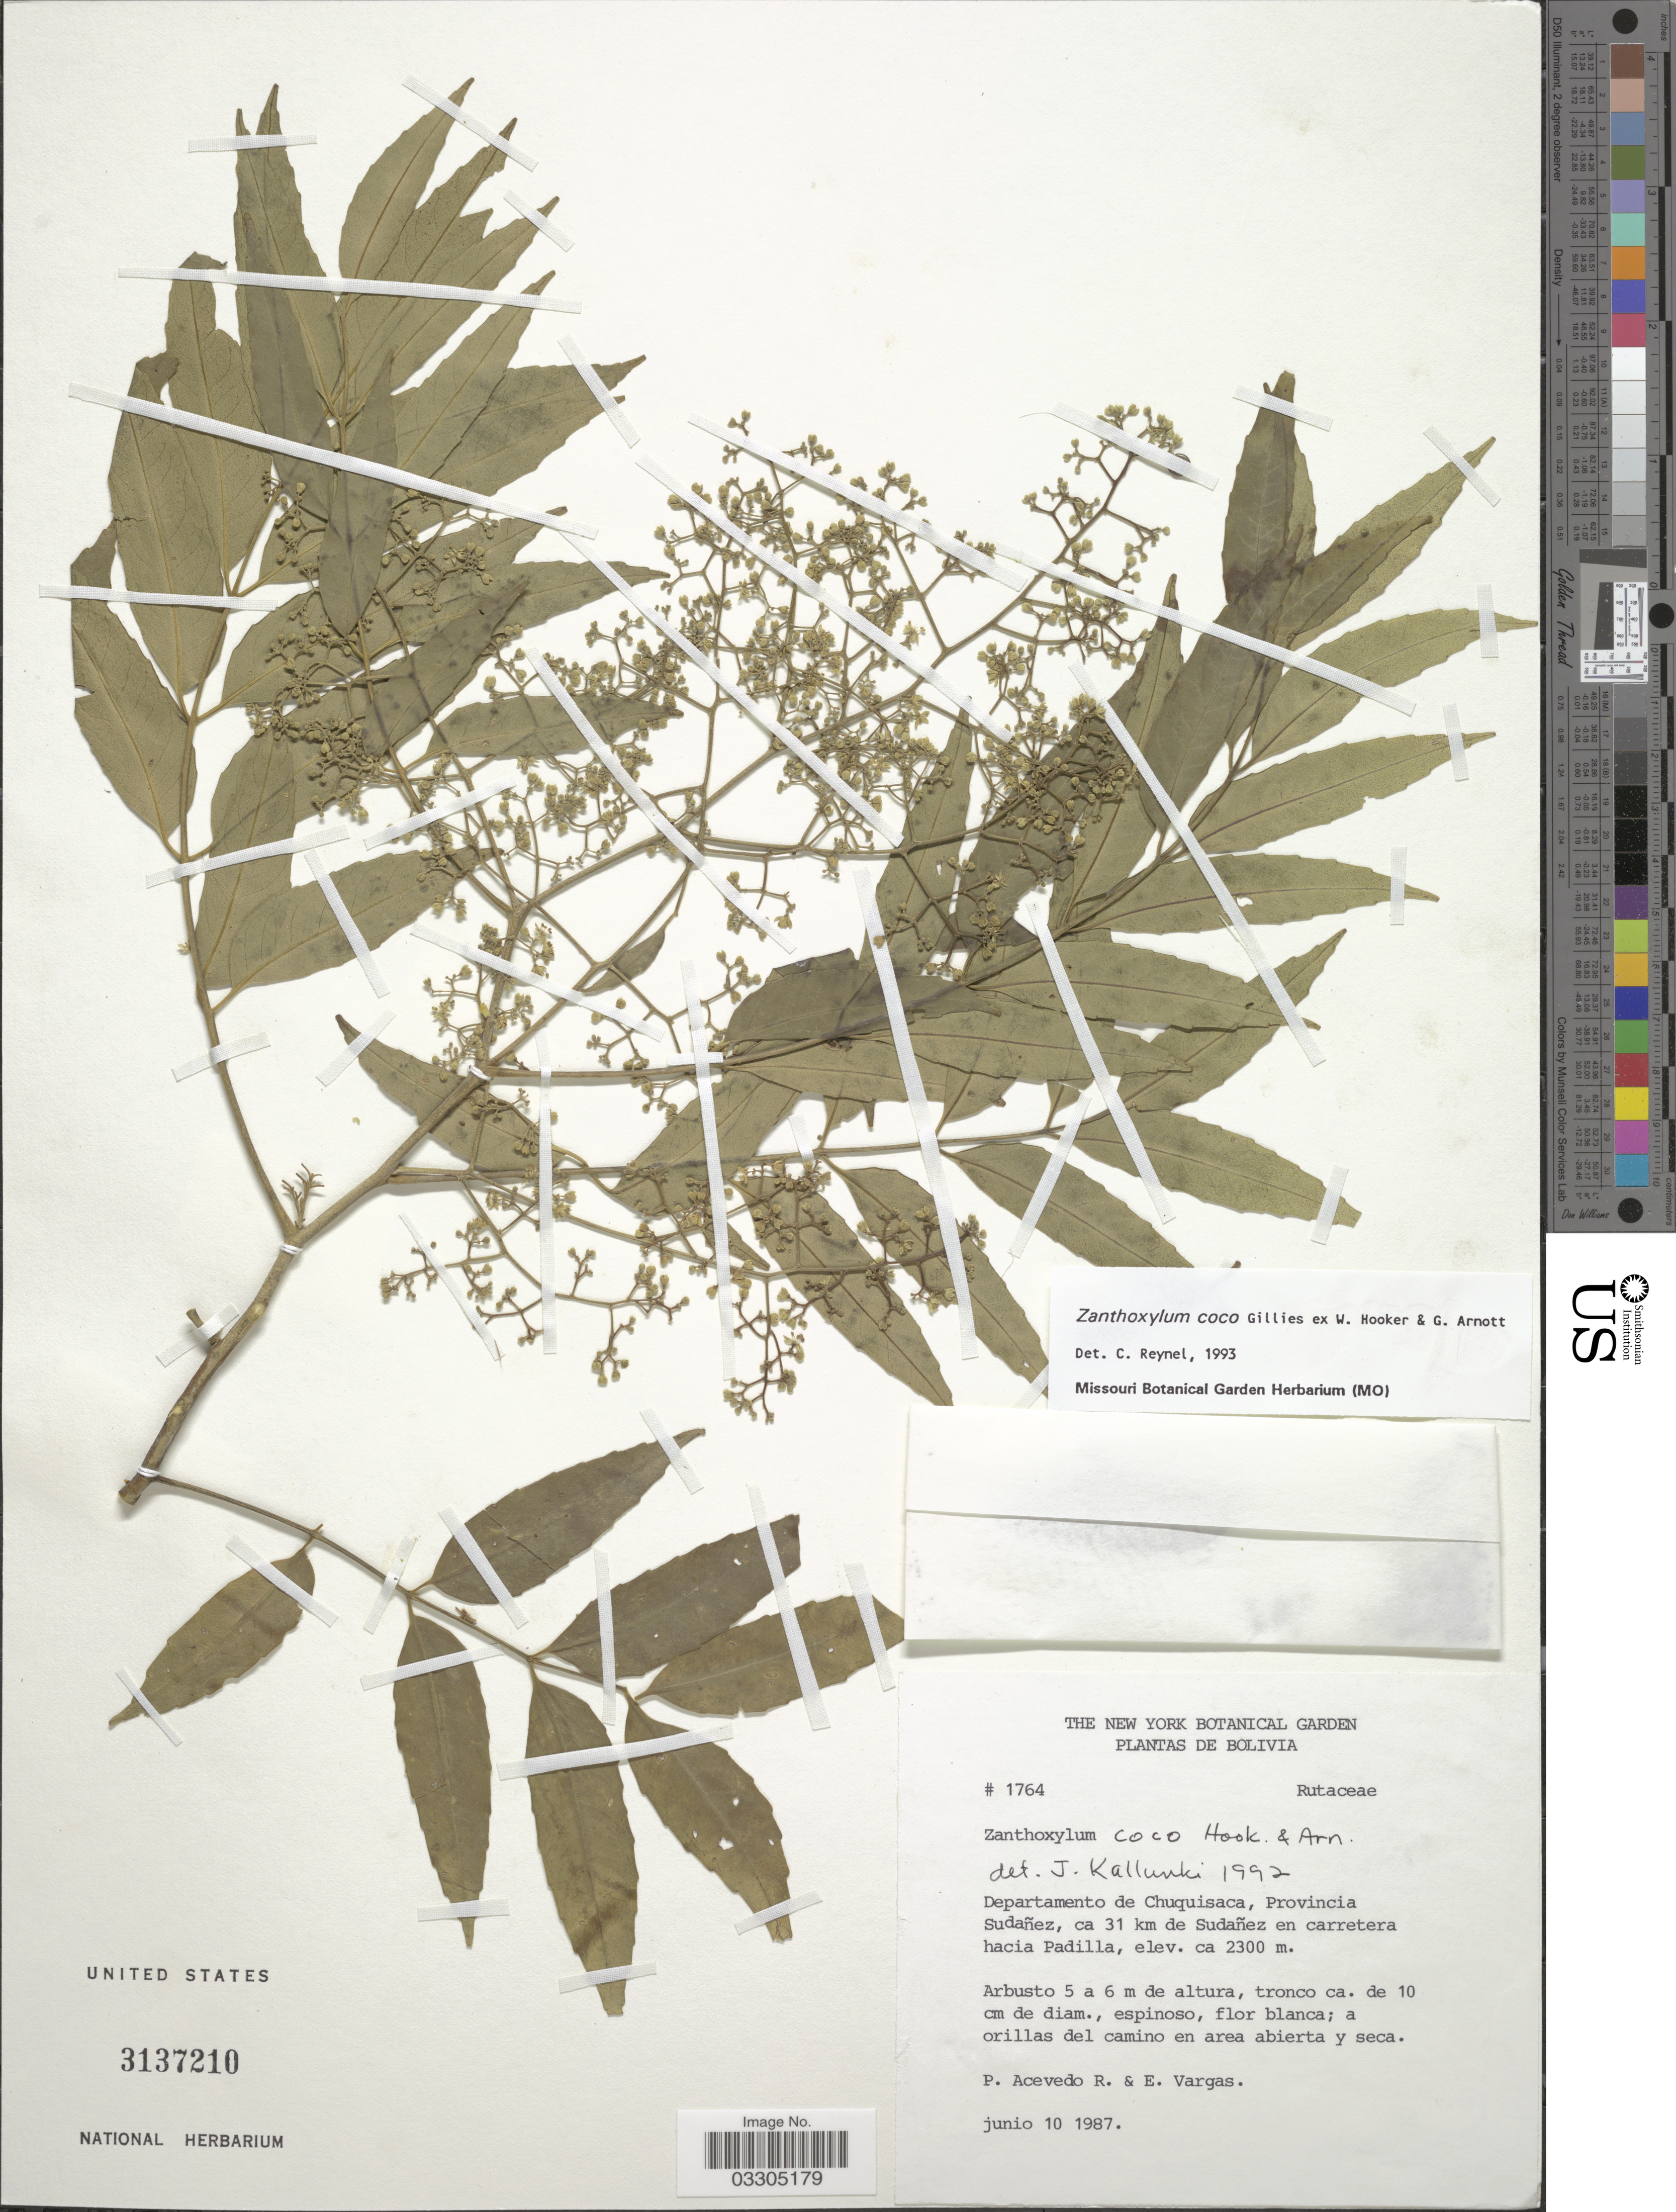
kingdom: Plantae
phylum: Tracheophyta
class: Magnoliopsida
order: Sapindales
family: Rutaceae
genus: Zanthoxylum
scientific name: Zanthoxylum coco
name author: Hook. & Arn.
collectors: P. Acevedo R. & E. Vargas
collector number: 1764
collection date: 1987-06-10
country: Bolivia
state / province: Chuquisaca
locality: Departamento de Chuquisaca, Provincia Sudañez, ca 31 km de Sudañez en carretera hacia Padilla.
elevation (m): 2300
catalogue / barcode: US 3137210